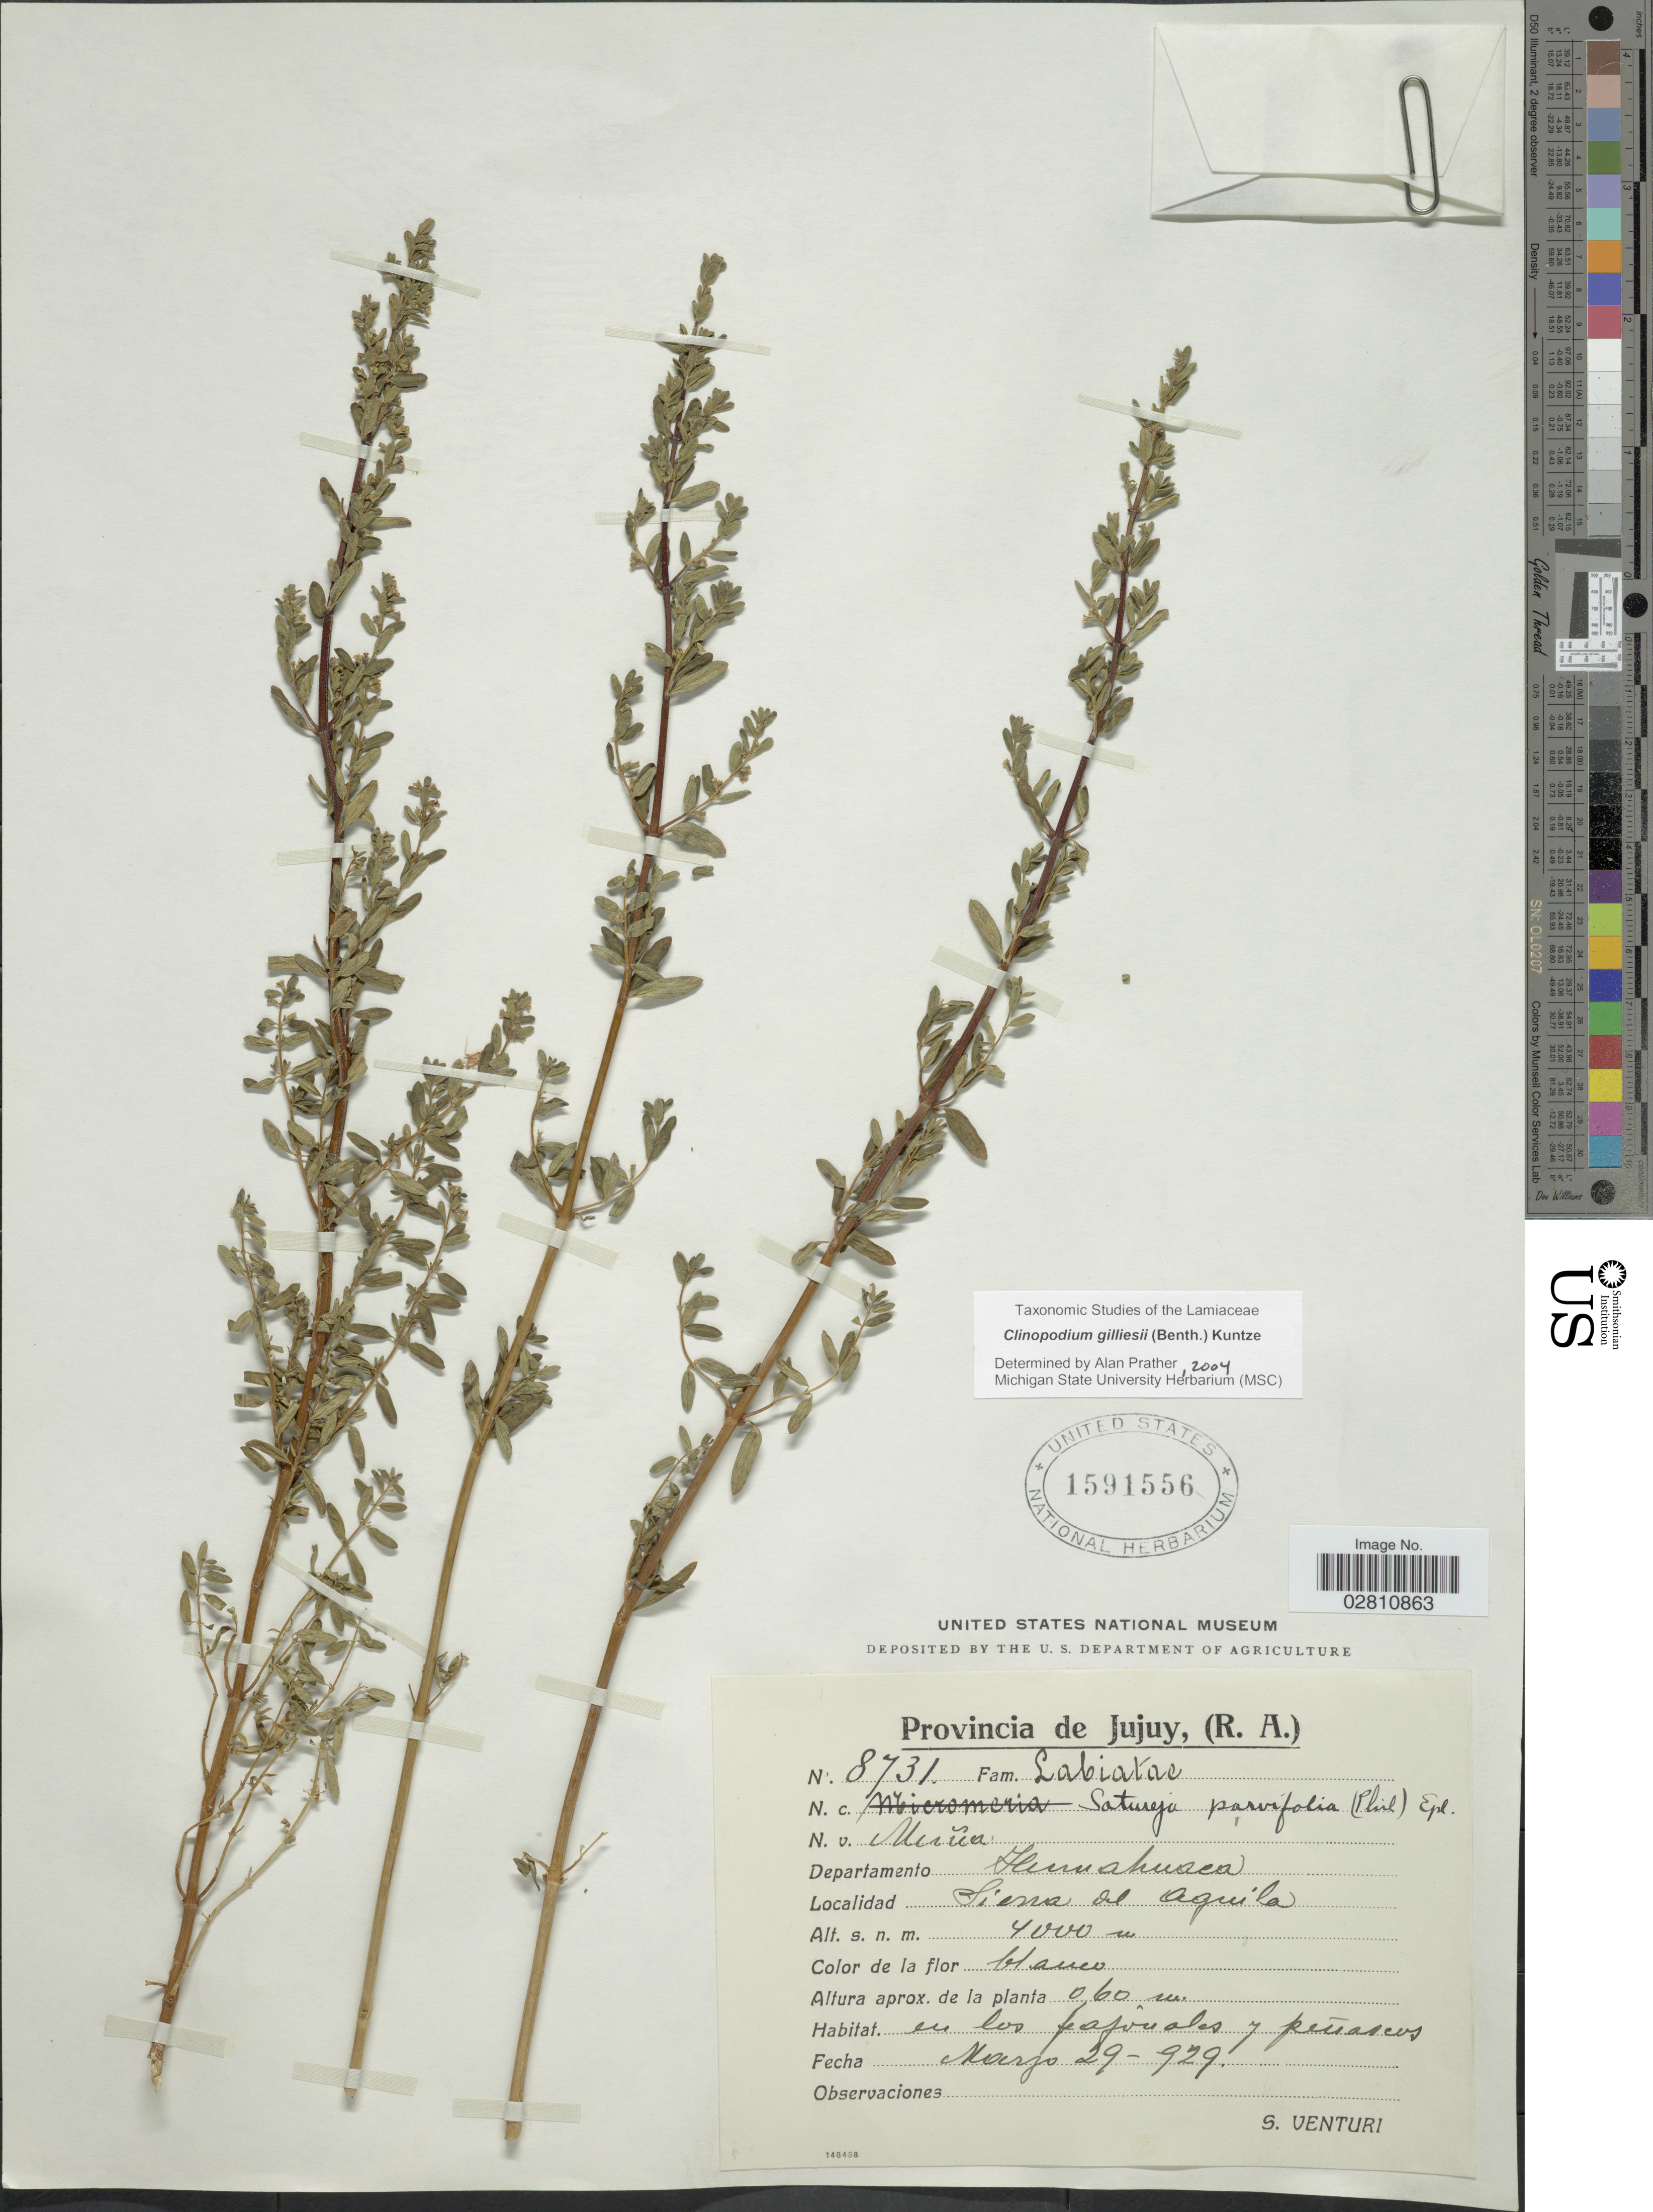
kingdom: Plantae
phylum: Tracheophyta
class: Magnoliopsida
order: Lamiales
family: Lamiaceae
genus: Clinopodium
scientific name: Clinopodium gilliesii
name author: (Benth.) Kuntze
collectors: S. Venturi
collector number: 8731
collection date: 1929-03-29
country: Argentina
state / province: Jujuy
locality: Departamento Humahuaca, Sierra de Aguila.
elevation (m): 4000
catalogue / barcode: US 1591556